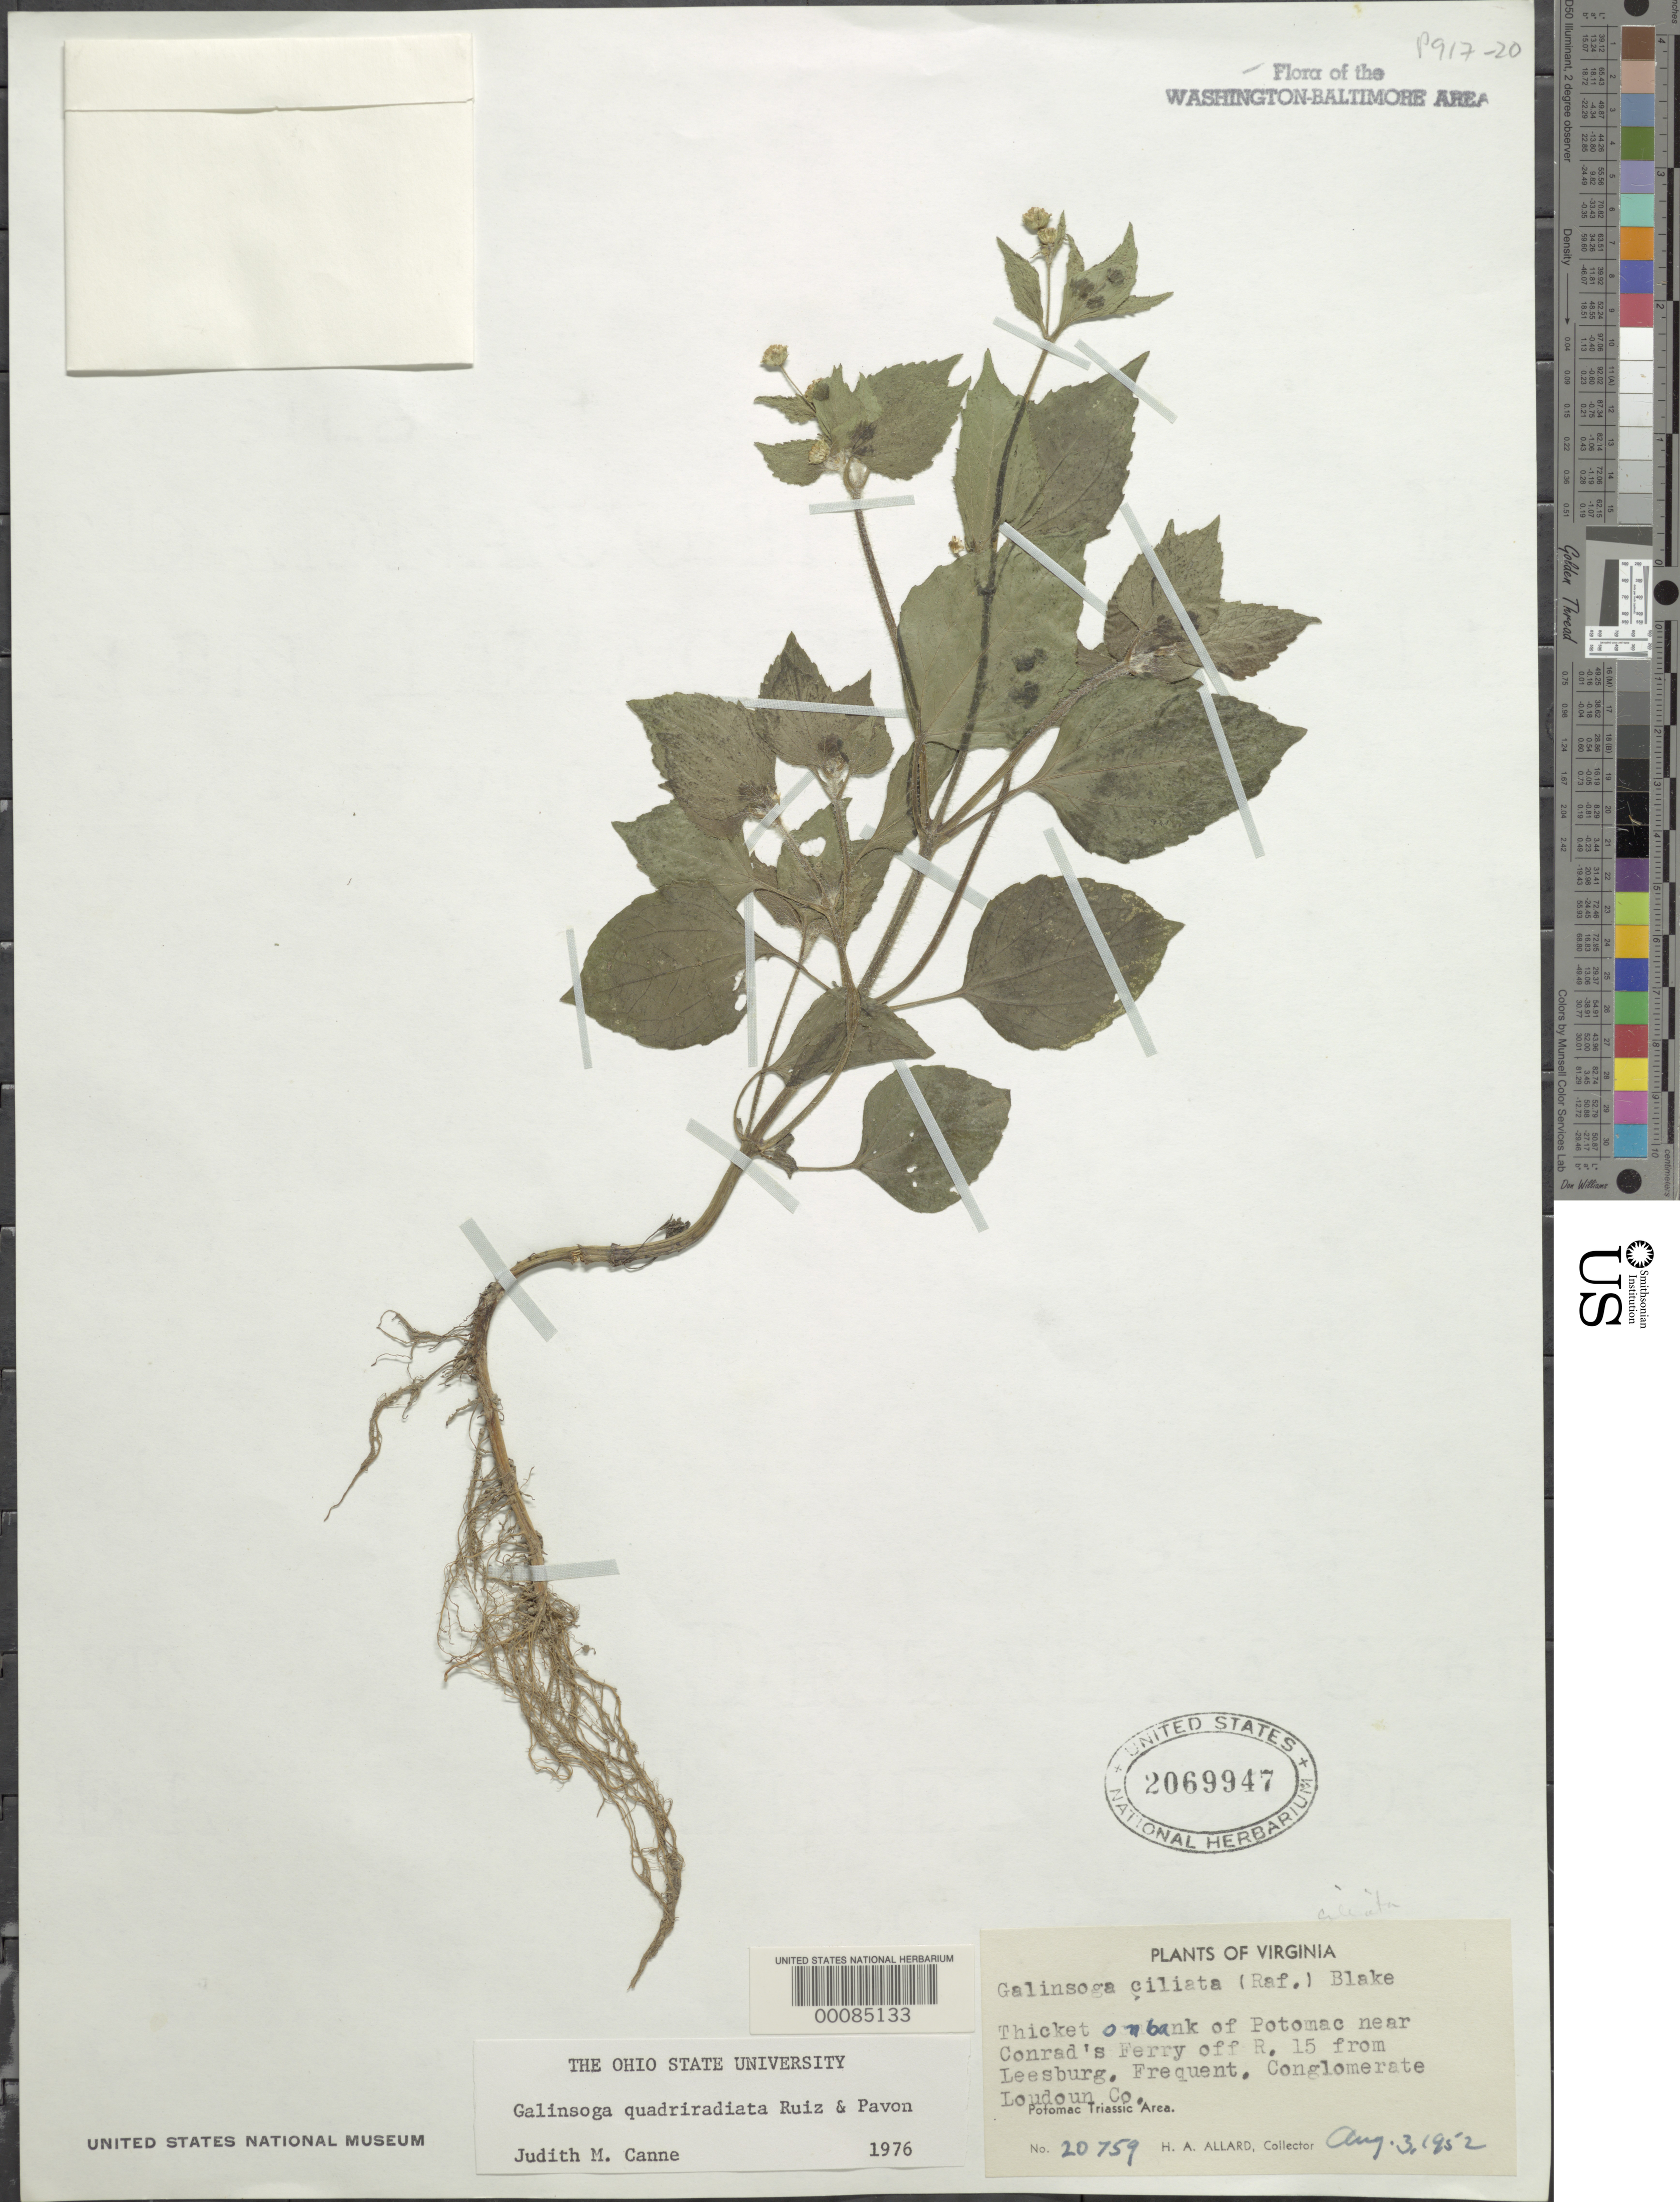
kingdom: Plantae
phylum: Tracheophyta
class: Magnoliopsida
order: Asterales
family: Asteraceae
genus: Galinsoga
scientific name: Galinsoga quadriradiata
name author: Ruiz & Pav.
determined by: Canne-Hilliker, J. M.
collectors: H. A. Allard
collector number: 20759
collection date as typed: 03 Aug 1952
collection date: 1952-08-03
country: United States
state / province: Virginia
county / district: Loudoun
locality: Conrads Ferry off Rt.15 C. & O. Canal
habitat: River bank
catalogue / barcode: US 2069947